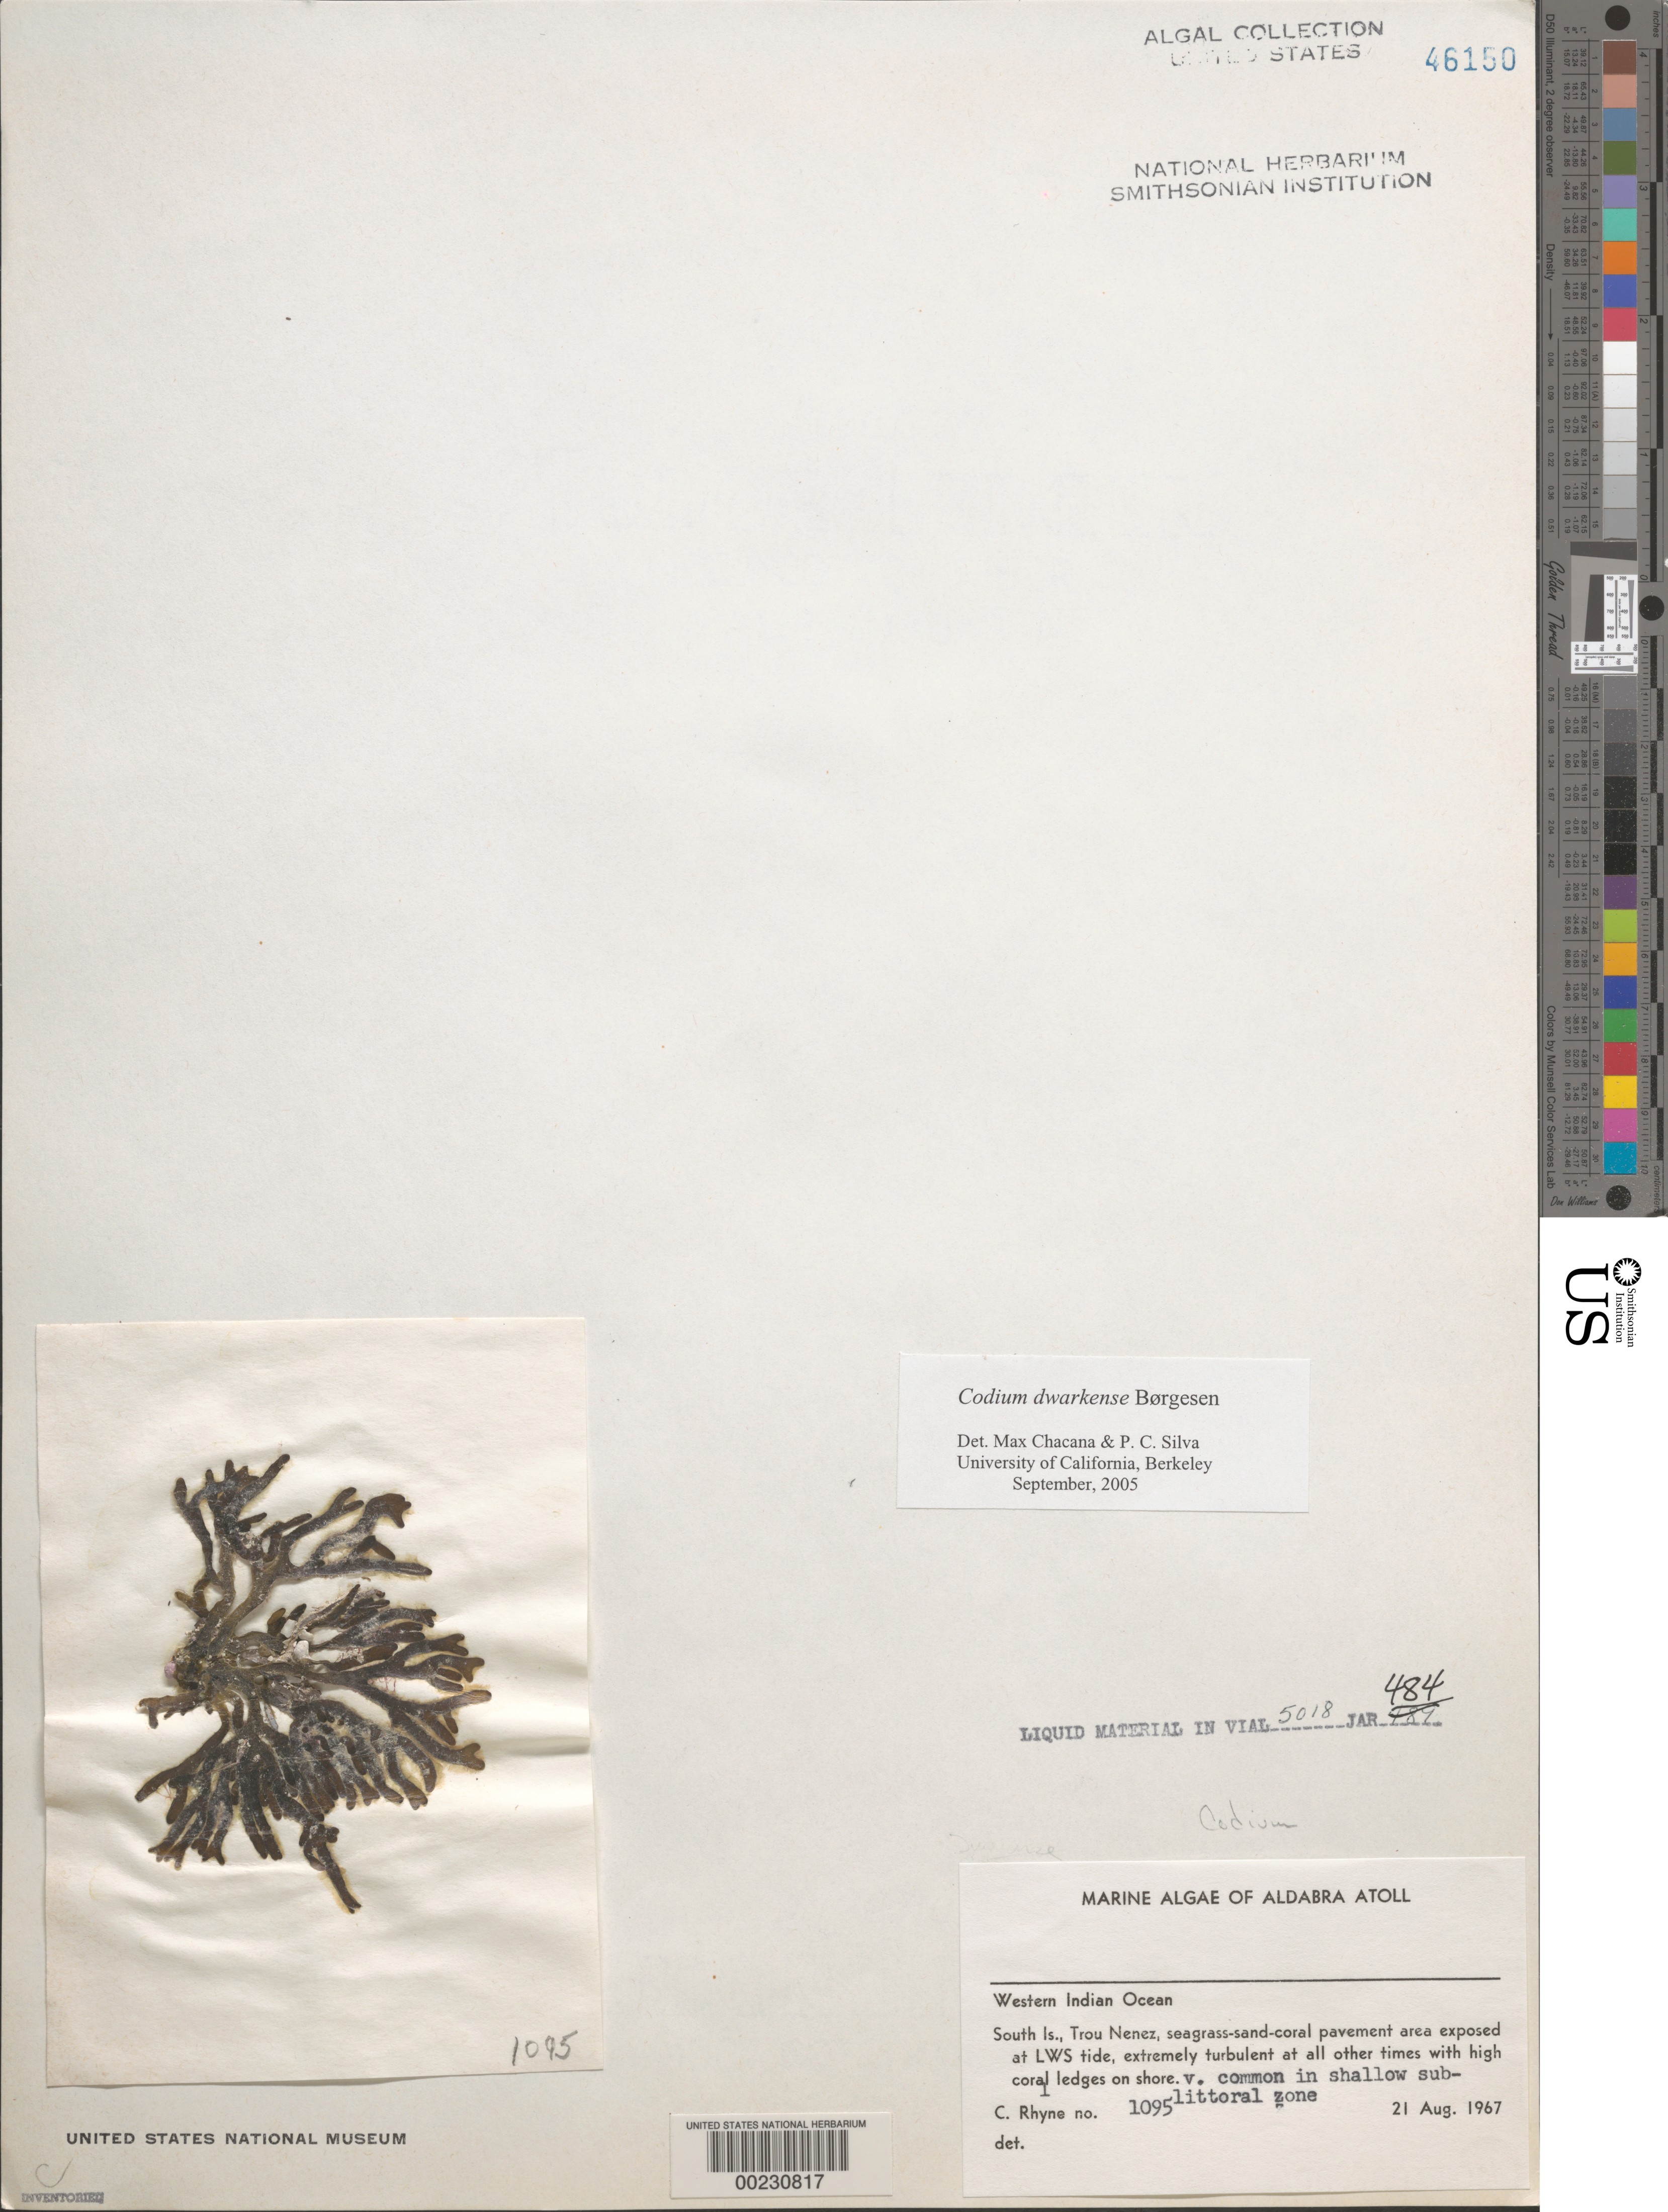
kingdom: Plantae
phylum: Chlorophyta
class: Ulvophyceae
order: Bryopsidales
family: Codiaceae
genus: Codium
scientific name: Codium dwarkense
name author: Børgesen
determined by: Chacana, M. E.; Silva, P. C.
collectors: C. Rhyne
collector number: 1095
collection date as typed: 21 Aug 1967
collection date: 1967-08-21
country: Seychelles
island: Aldabra Atoll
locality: Trou Nenez, South Islet.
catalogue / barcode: US 46150